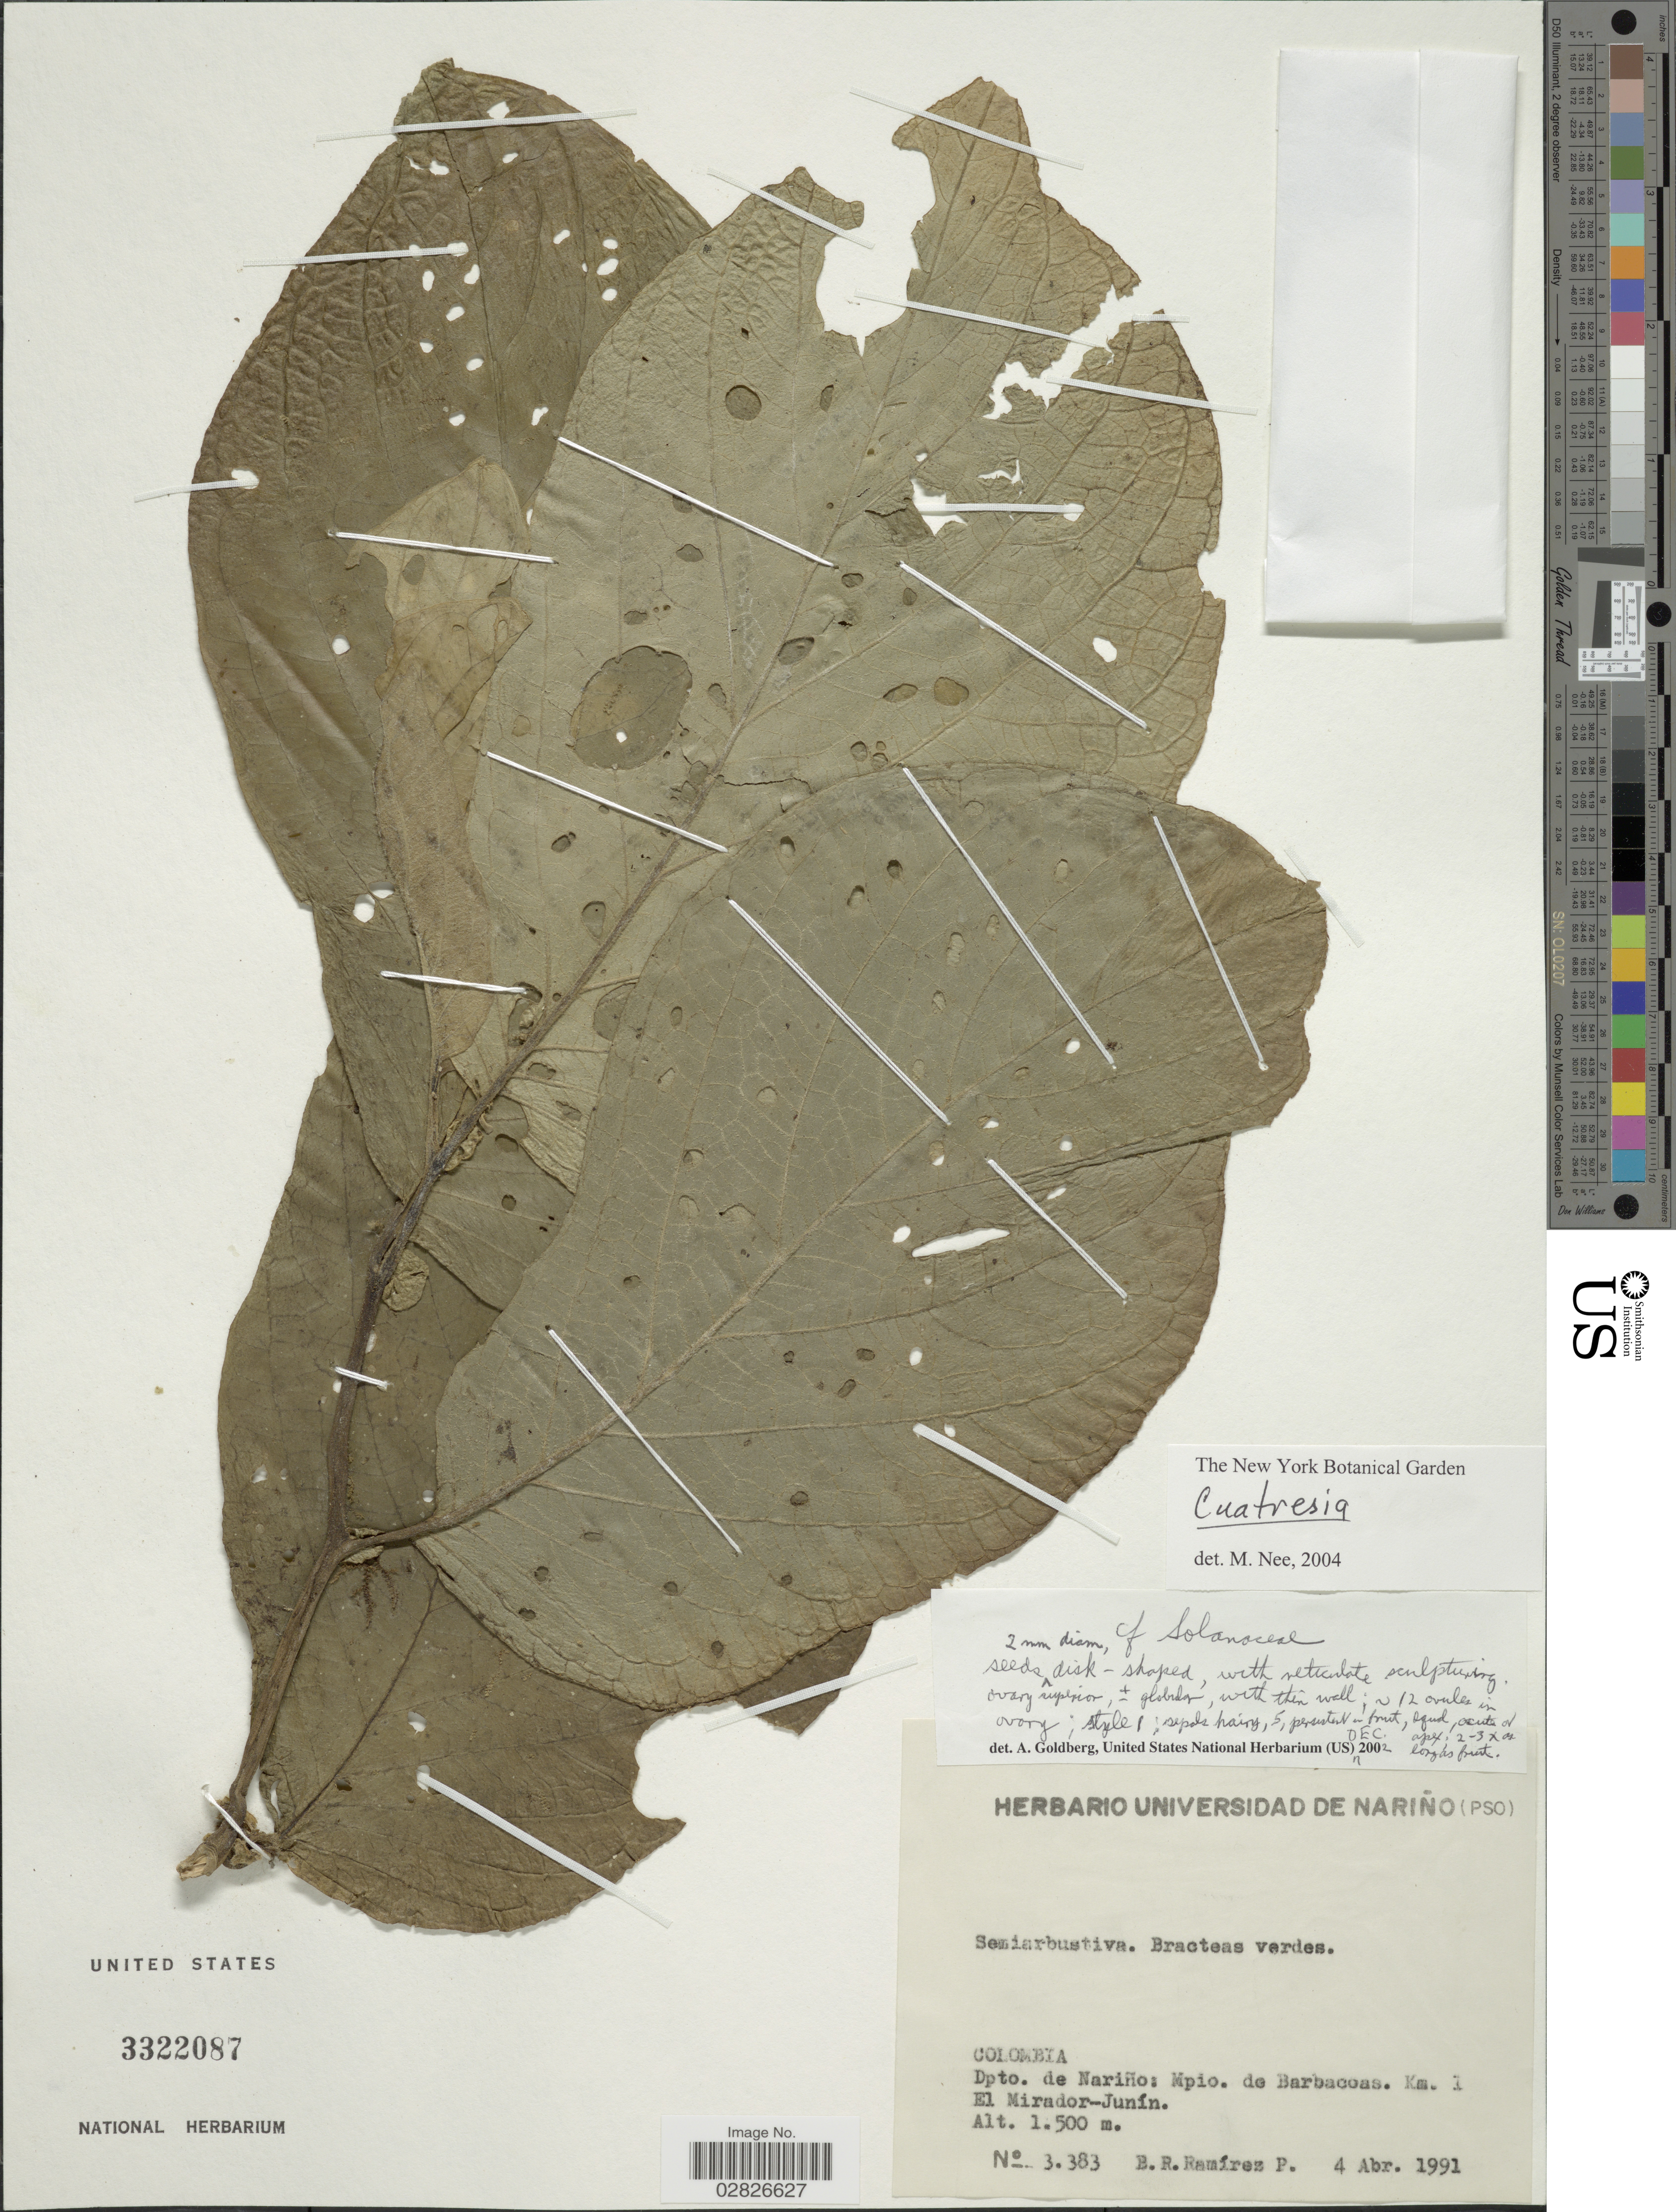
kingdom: Plantae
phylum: Tracheophyta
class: Magnoliopsida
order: Solanales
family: Solanaceae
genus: Cuatresia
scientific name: Cuatresia sp.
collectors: B. R. Ramirez P.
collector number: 3383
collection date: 1991-04-04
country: Colombia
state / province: Nariño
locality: Dpto. de Nariño, Mpio. de Barbacoas, Km. 1 El Mirador-Junín.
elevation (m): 1500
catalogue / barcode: US 3322087